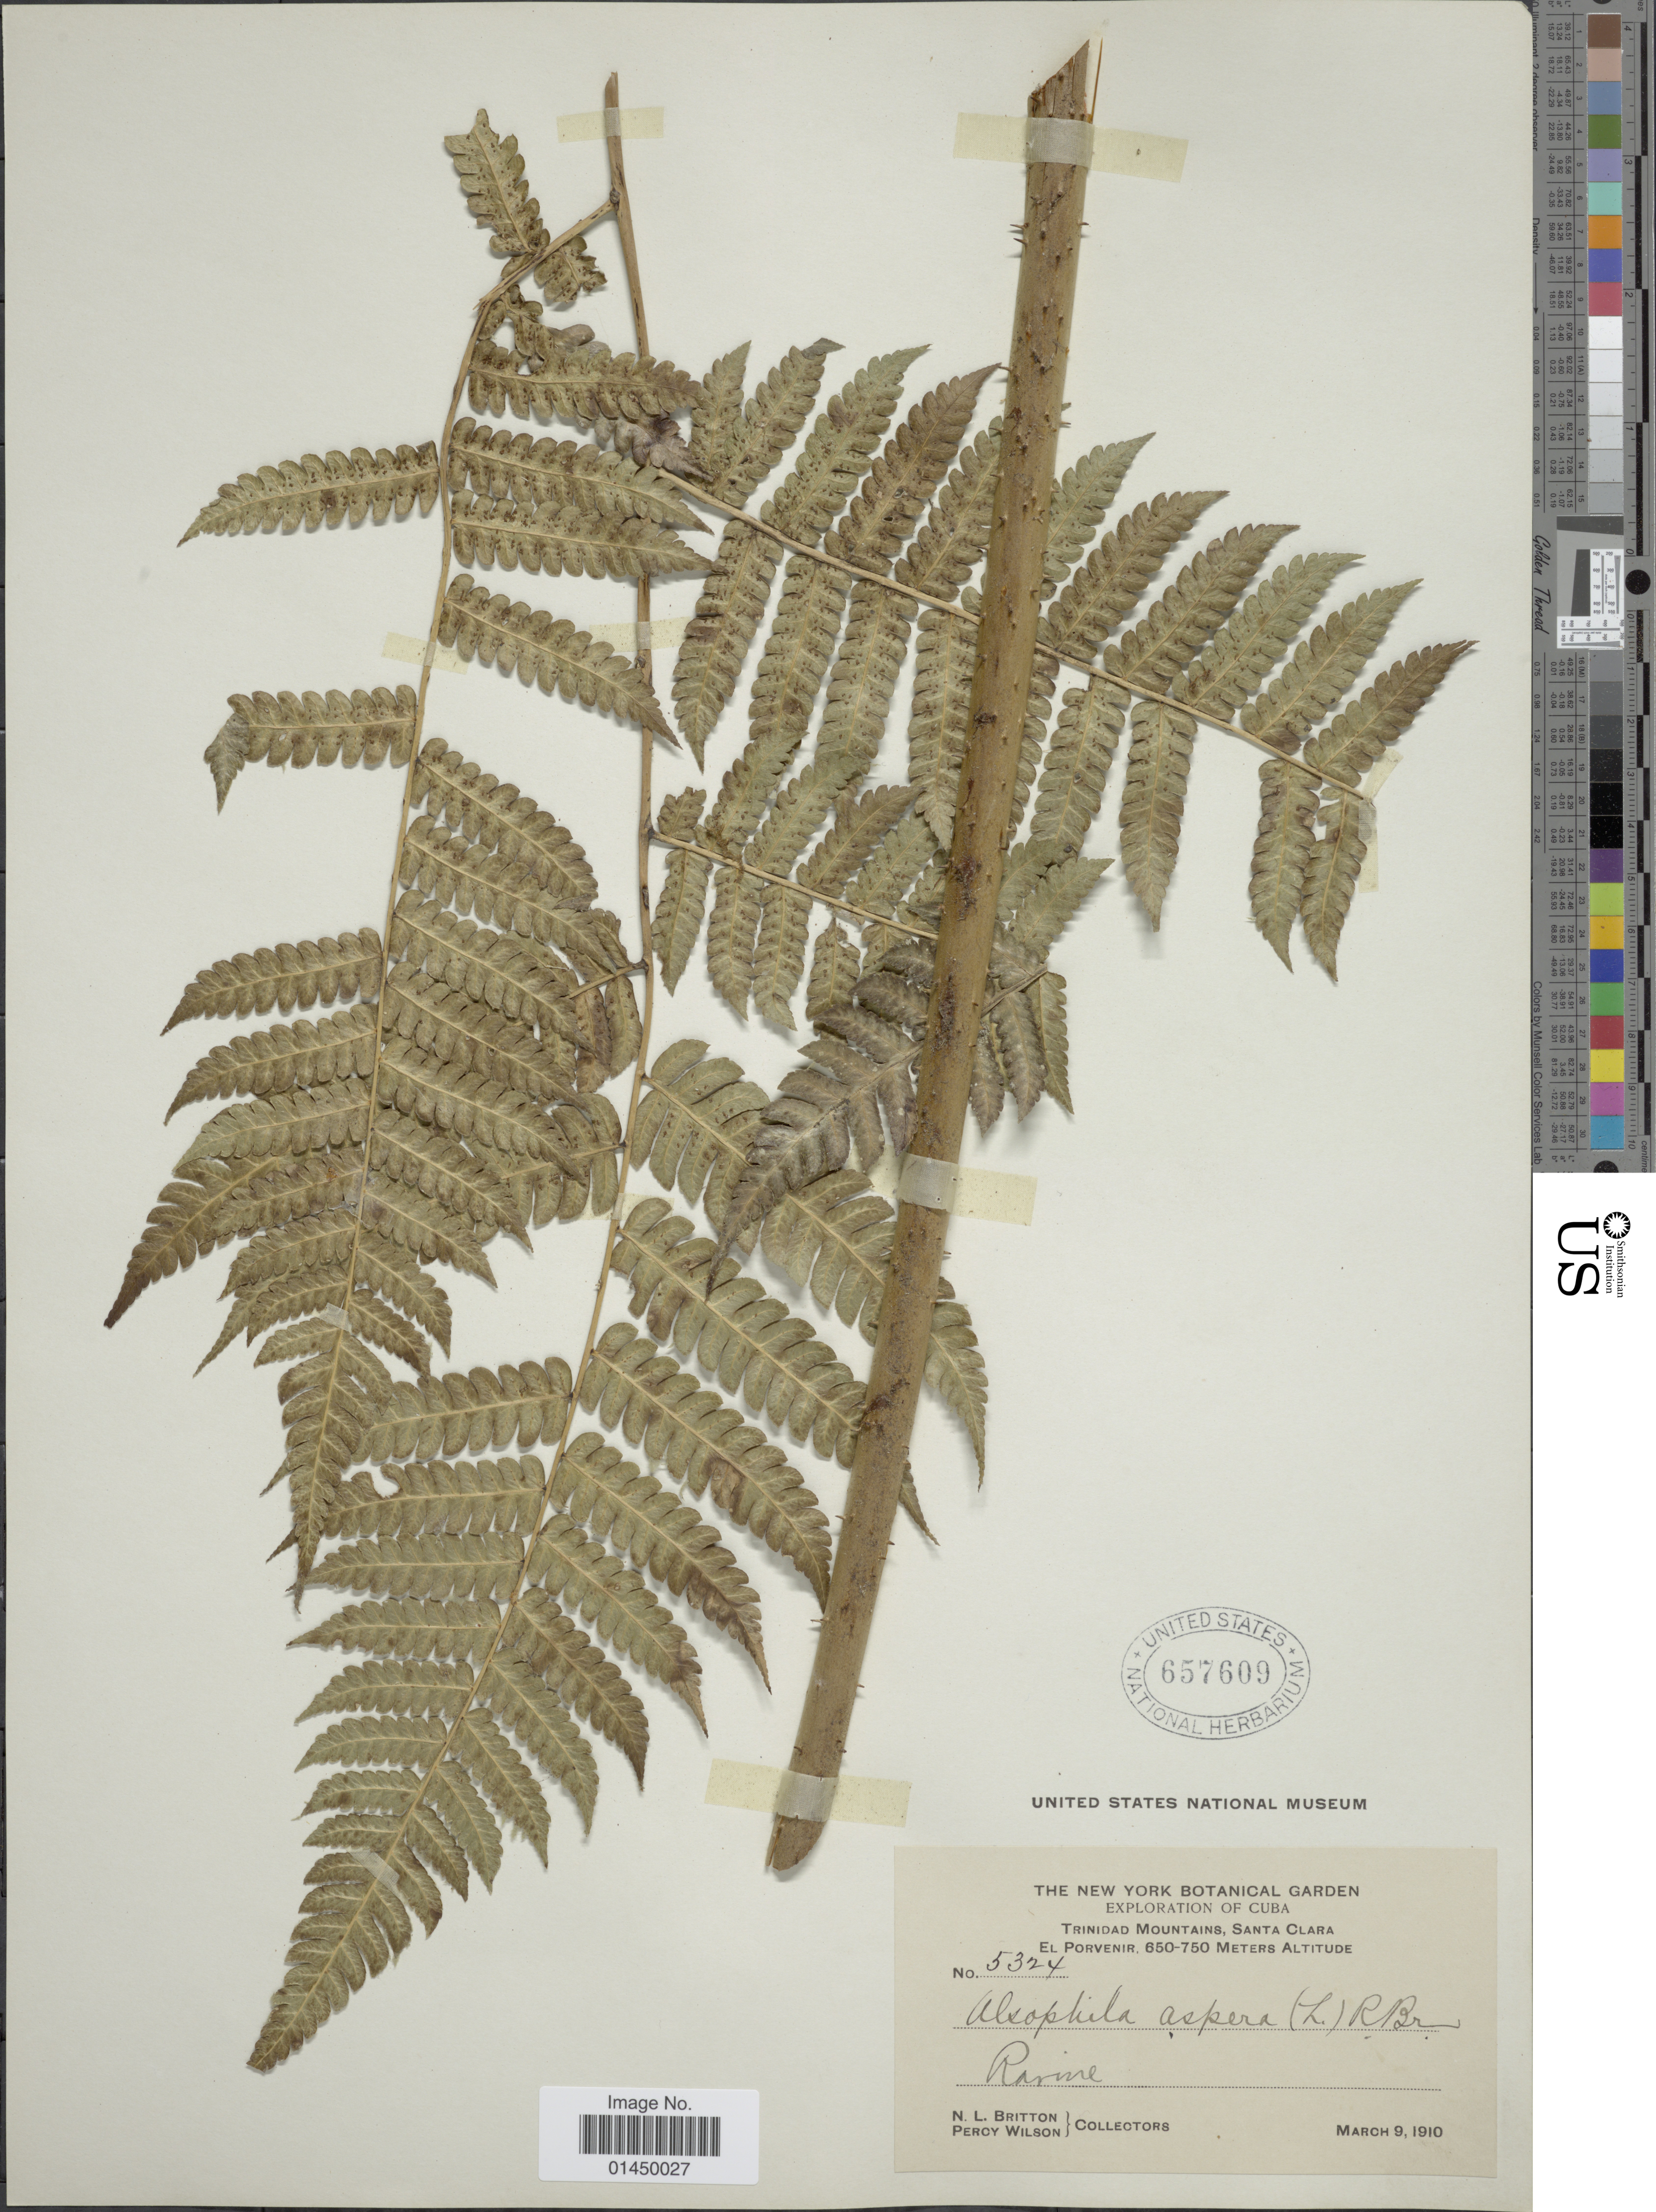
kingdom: Plantae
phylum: Tracheophyta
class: Polypodiopsida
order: Cyatheales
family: Cyatheaceae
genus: Cyathea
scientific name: Cyathea aspera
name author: (L.) Sw.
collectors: P. Wilson & N. Britton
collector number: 5324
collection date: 1910-03-09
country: Cuba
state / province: Las Villas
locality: Trinidad Mountains, Santa Clara, El Porvenir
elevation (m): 650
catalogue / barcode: US 657609